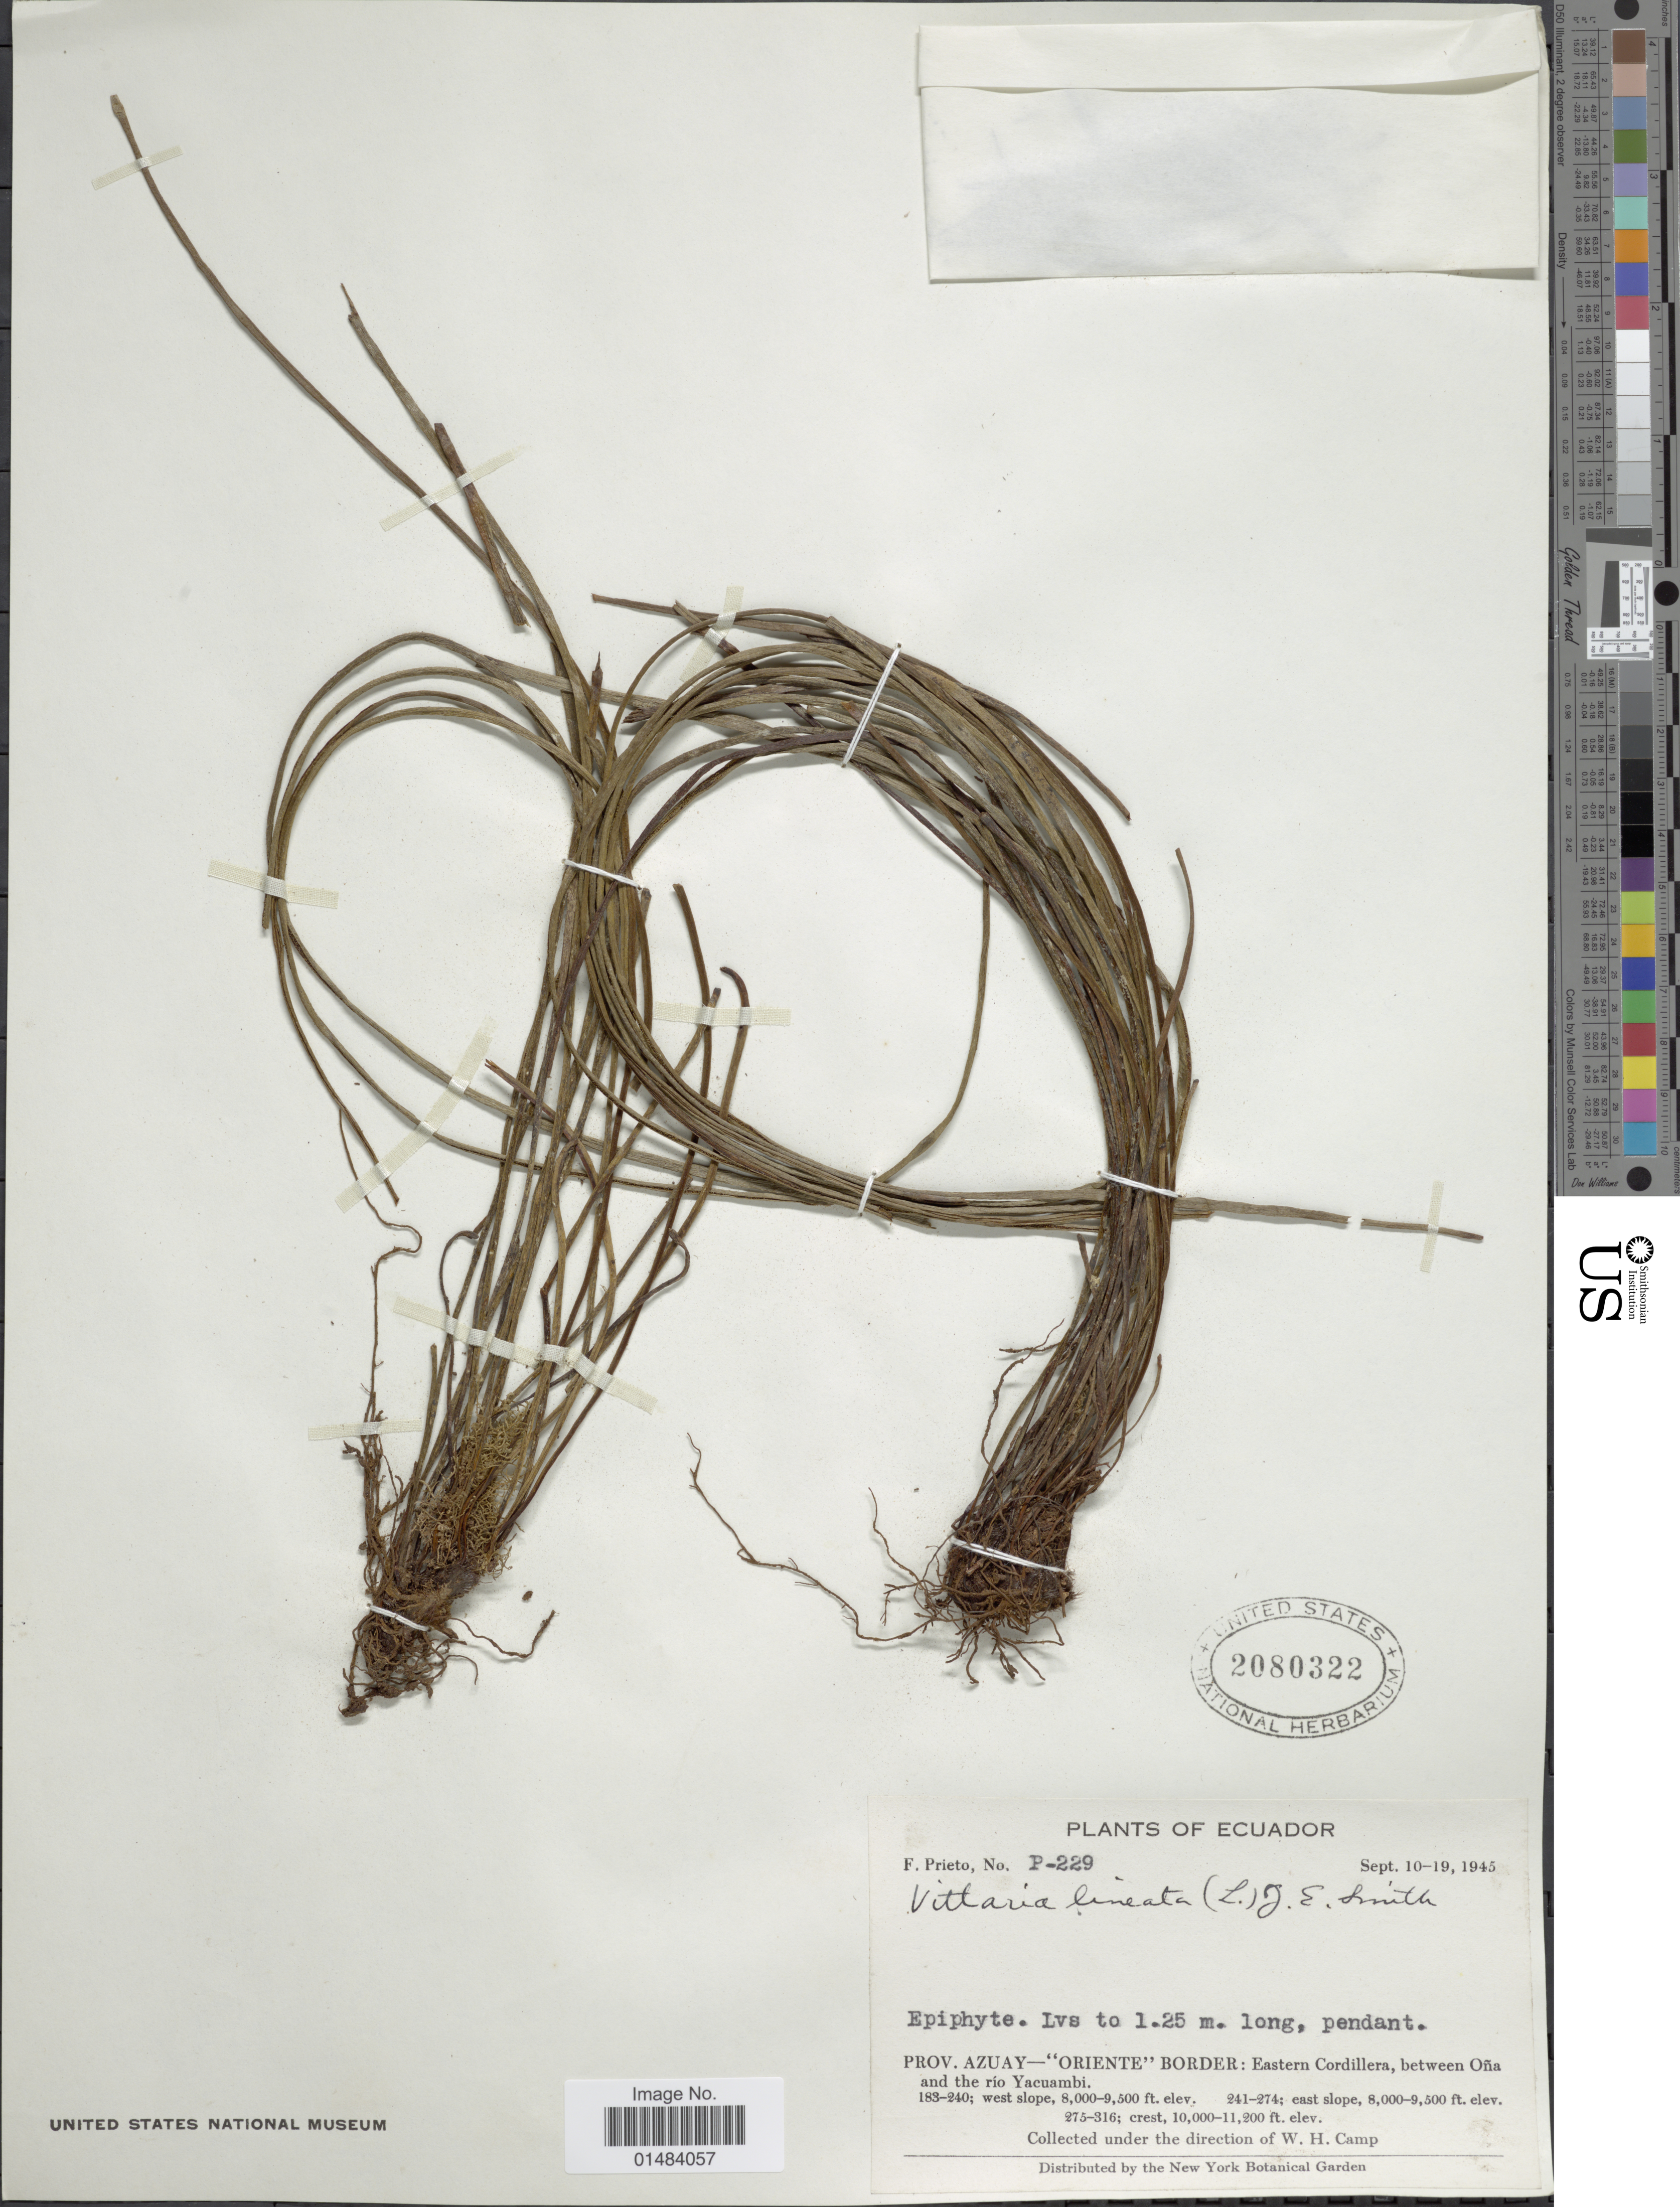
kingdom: Plantae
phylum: Tracheophyta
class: Polypodiopsida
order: Polypodiales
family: Pteridaceae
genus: Vittaria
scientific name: Vittaria lineata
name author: (L.) Sm.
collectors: F. Prieto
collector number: P-229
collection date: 1945-09-10/1945-09-19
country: Ecuador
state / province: Azuay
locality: Ecuador, Oriente Border Eastern Cordillera, between Ona and the río Yacuambi.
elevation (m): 2438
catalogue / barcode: US 2080322